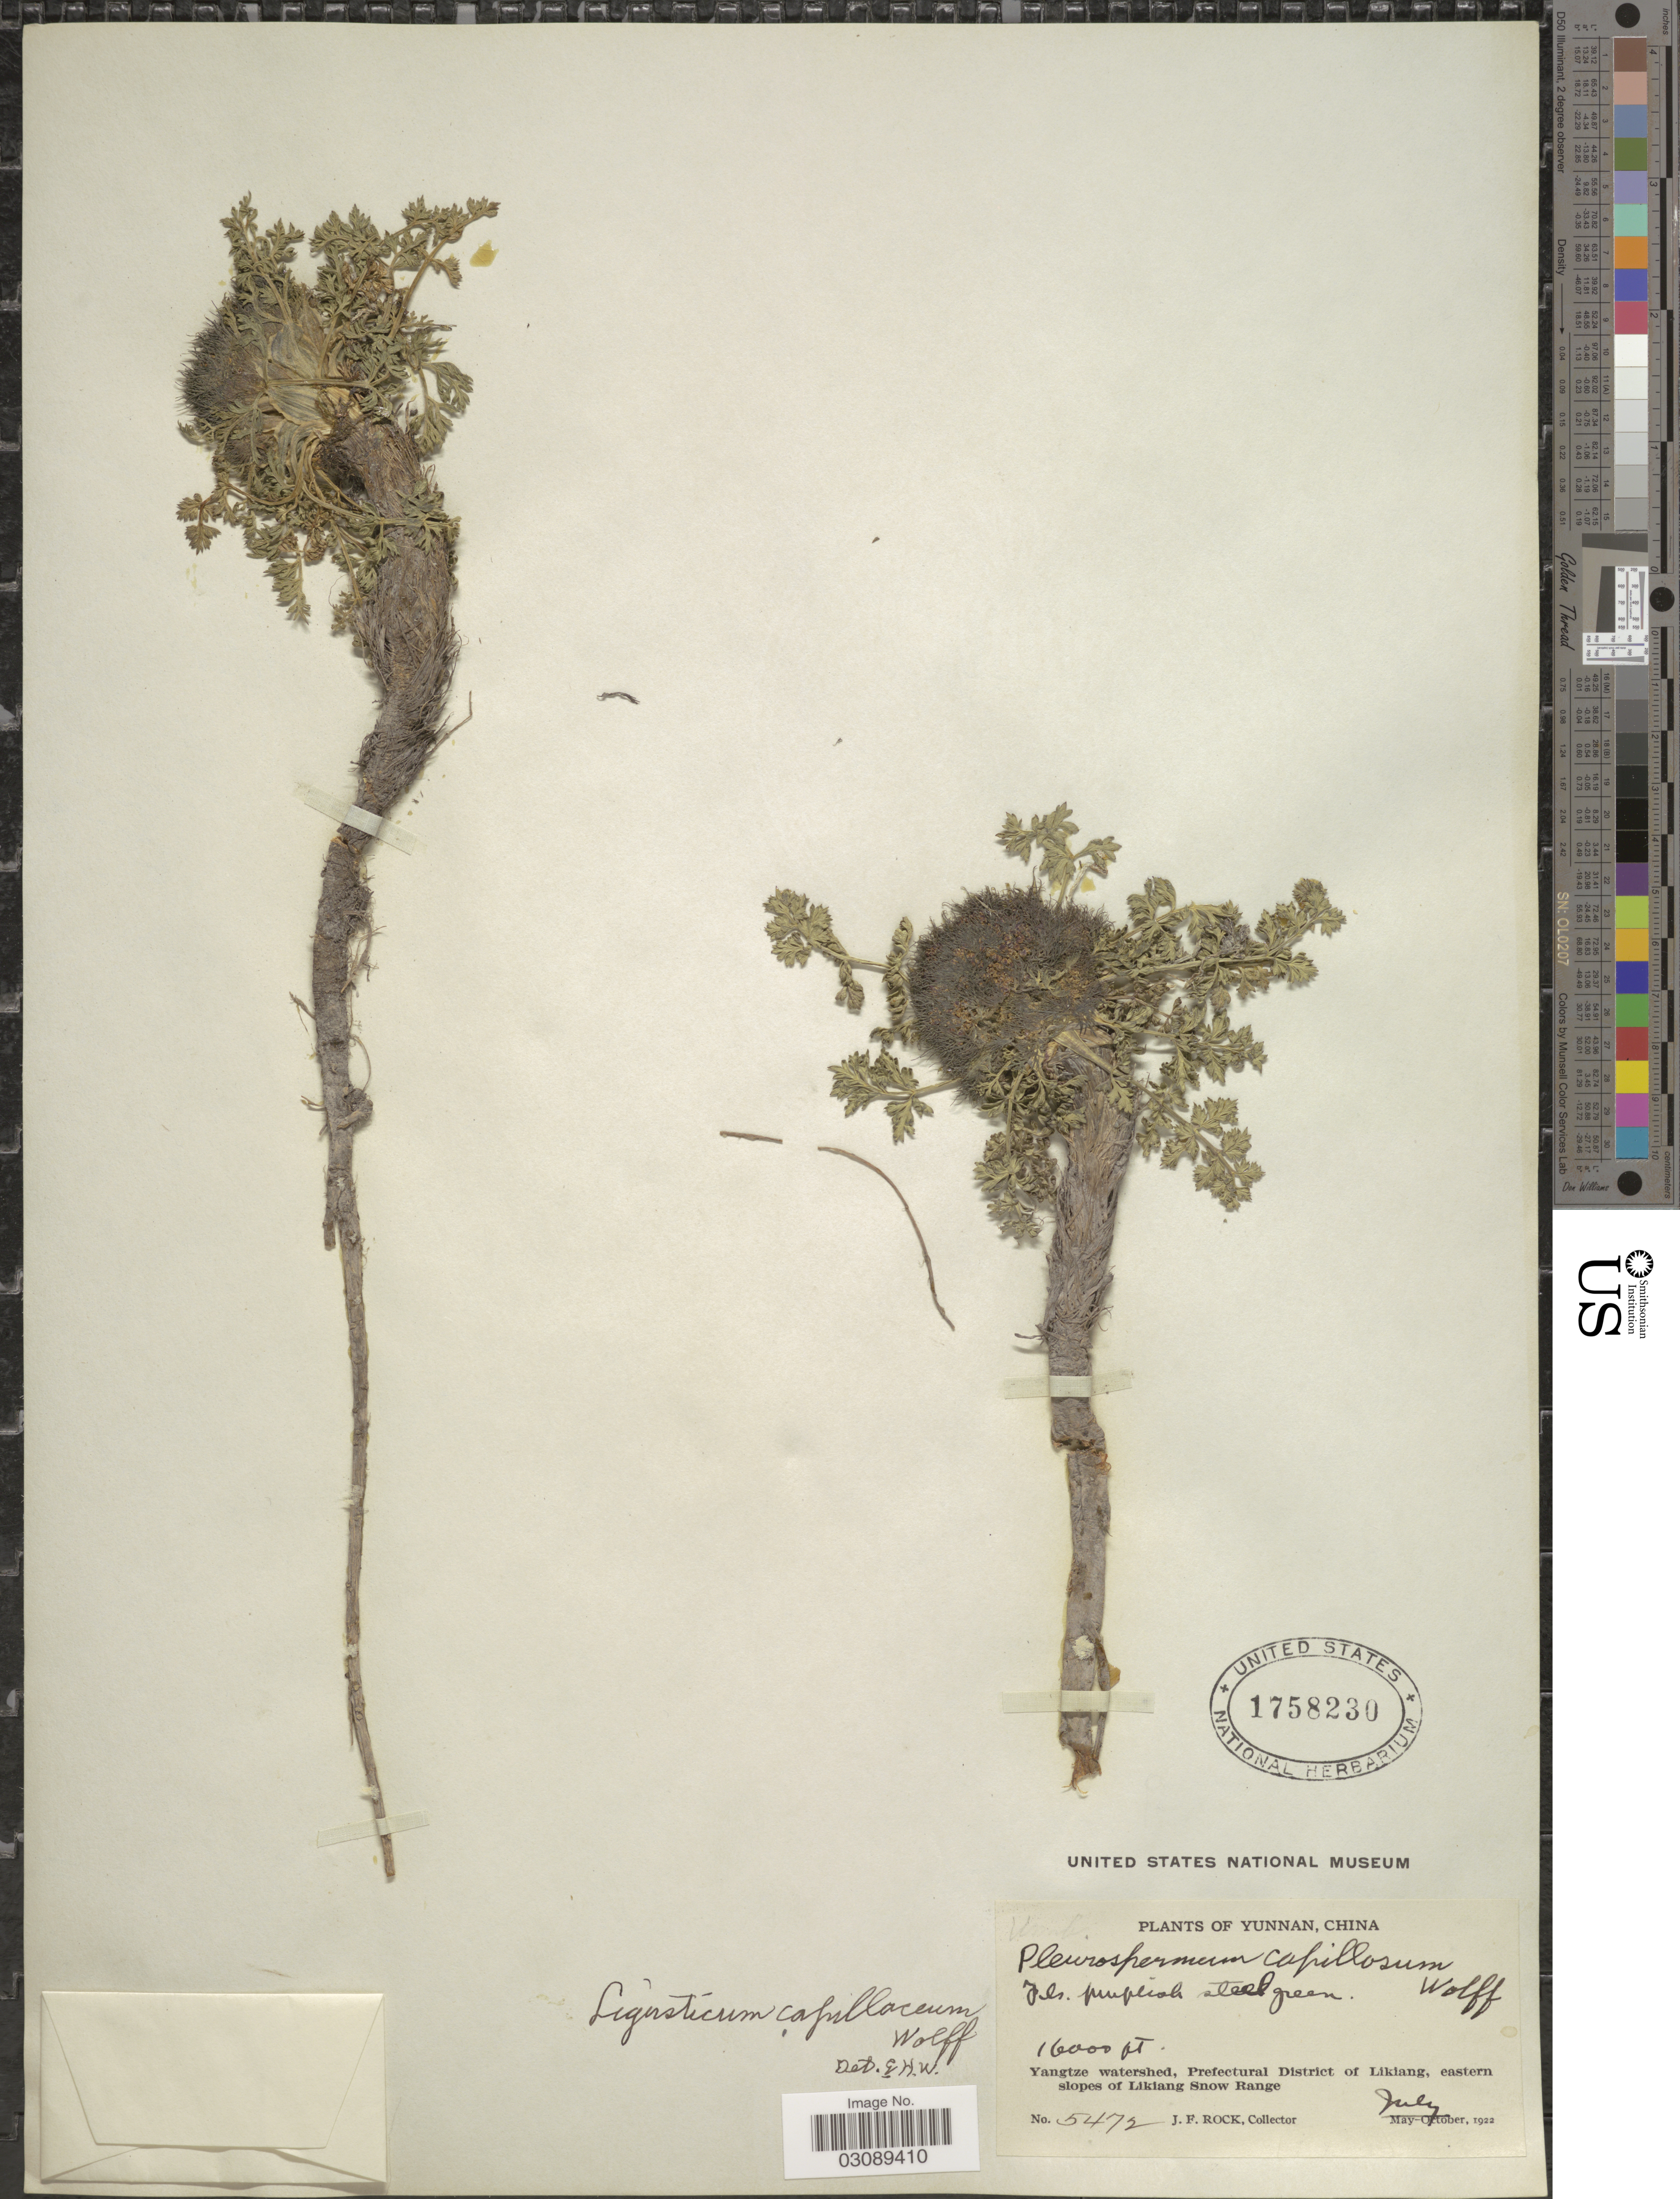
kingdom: Plantae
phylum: Tracheophyta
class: Magnoliopsida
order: Apiales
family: Apiaceae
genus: Ligusticopsis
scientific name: Ligusticopsis capillacea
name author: (H. Wolff) Leute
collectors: J. Rock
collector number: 5472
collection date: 1922-07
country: China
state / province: Yunnan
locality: Yangtze watershed, Prefectural District of Likiang, eastern slopes of Likiang Snow Range.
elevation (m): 4877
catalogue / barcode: US 1758230